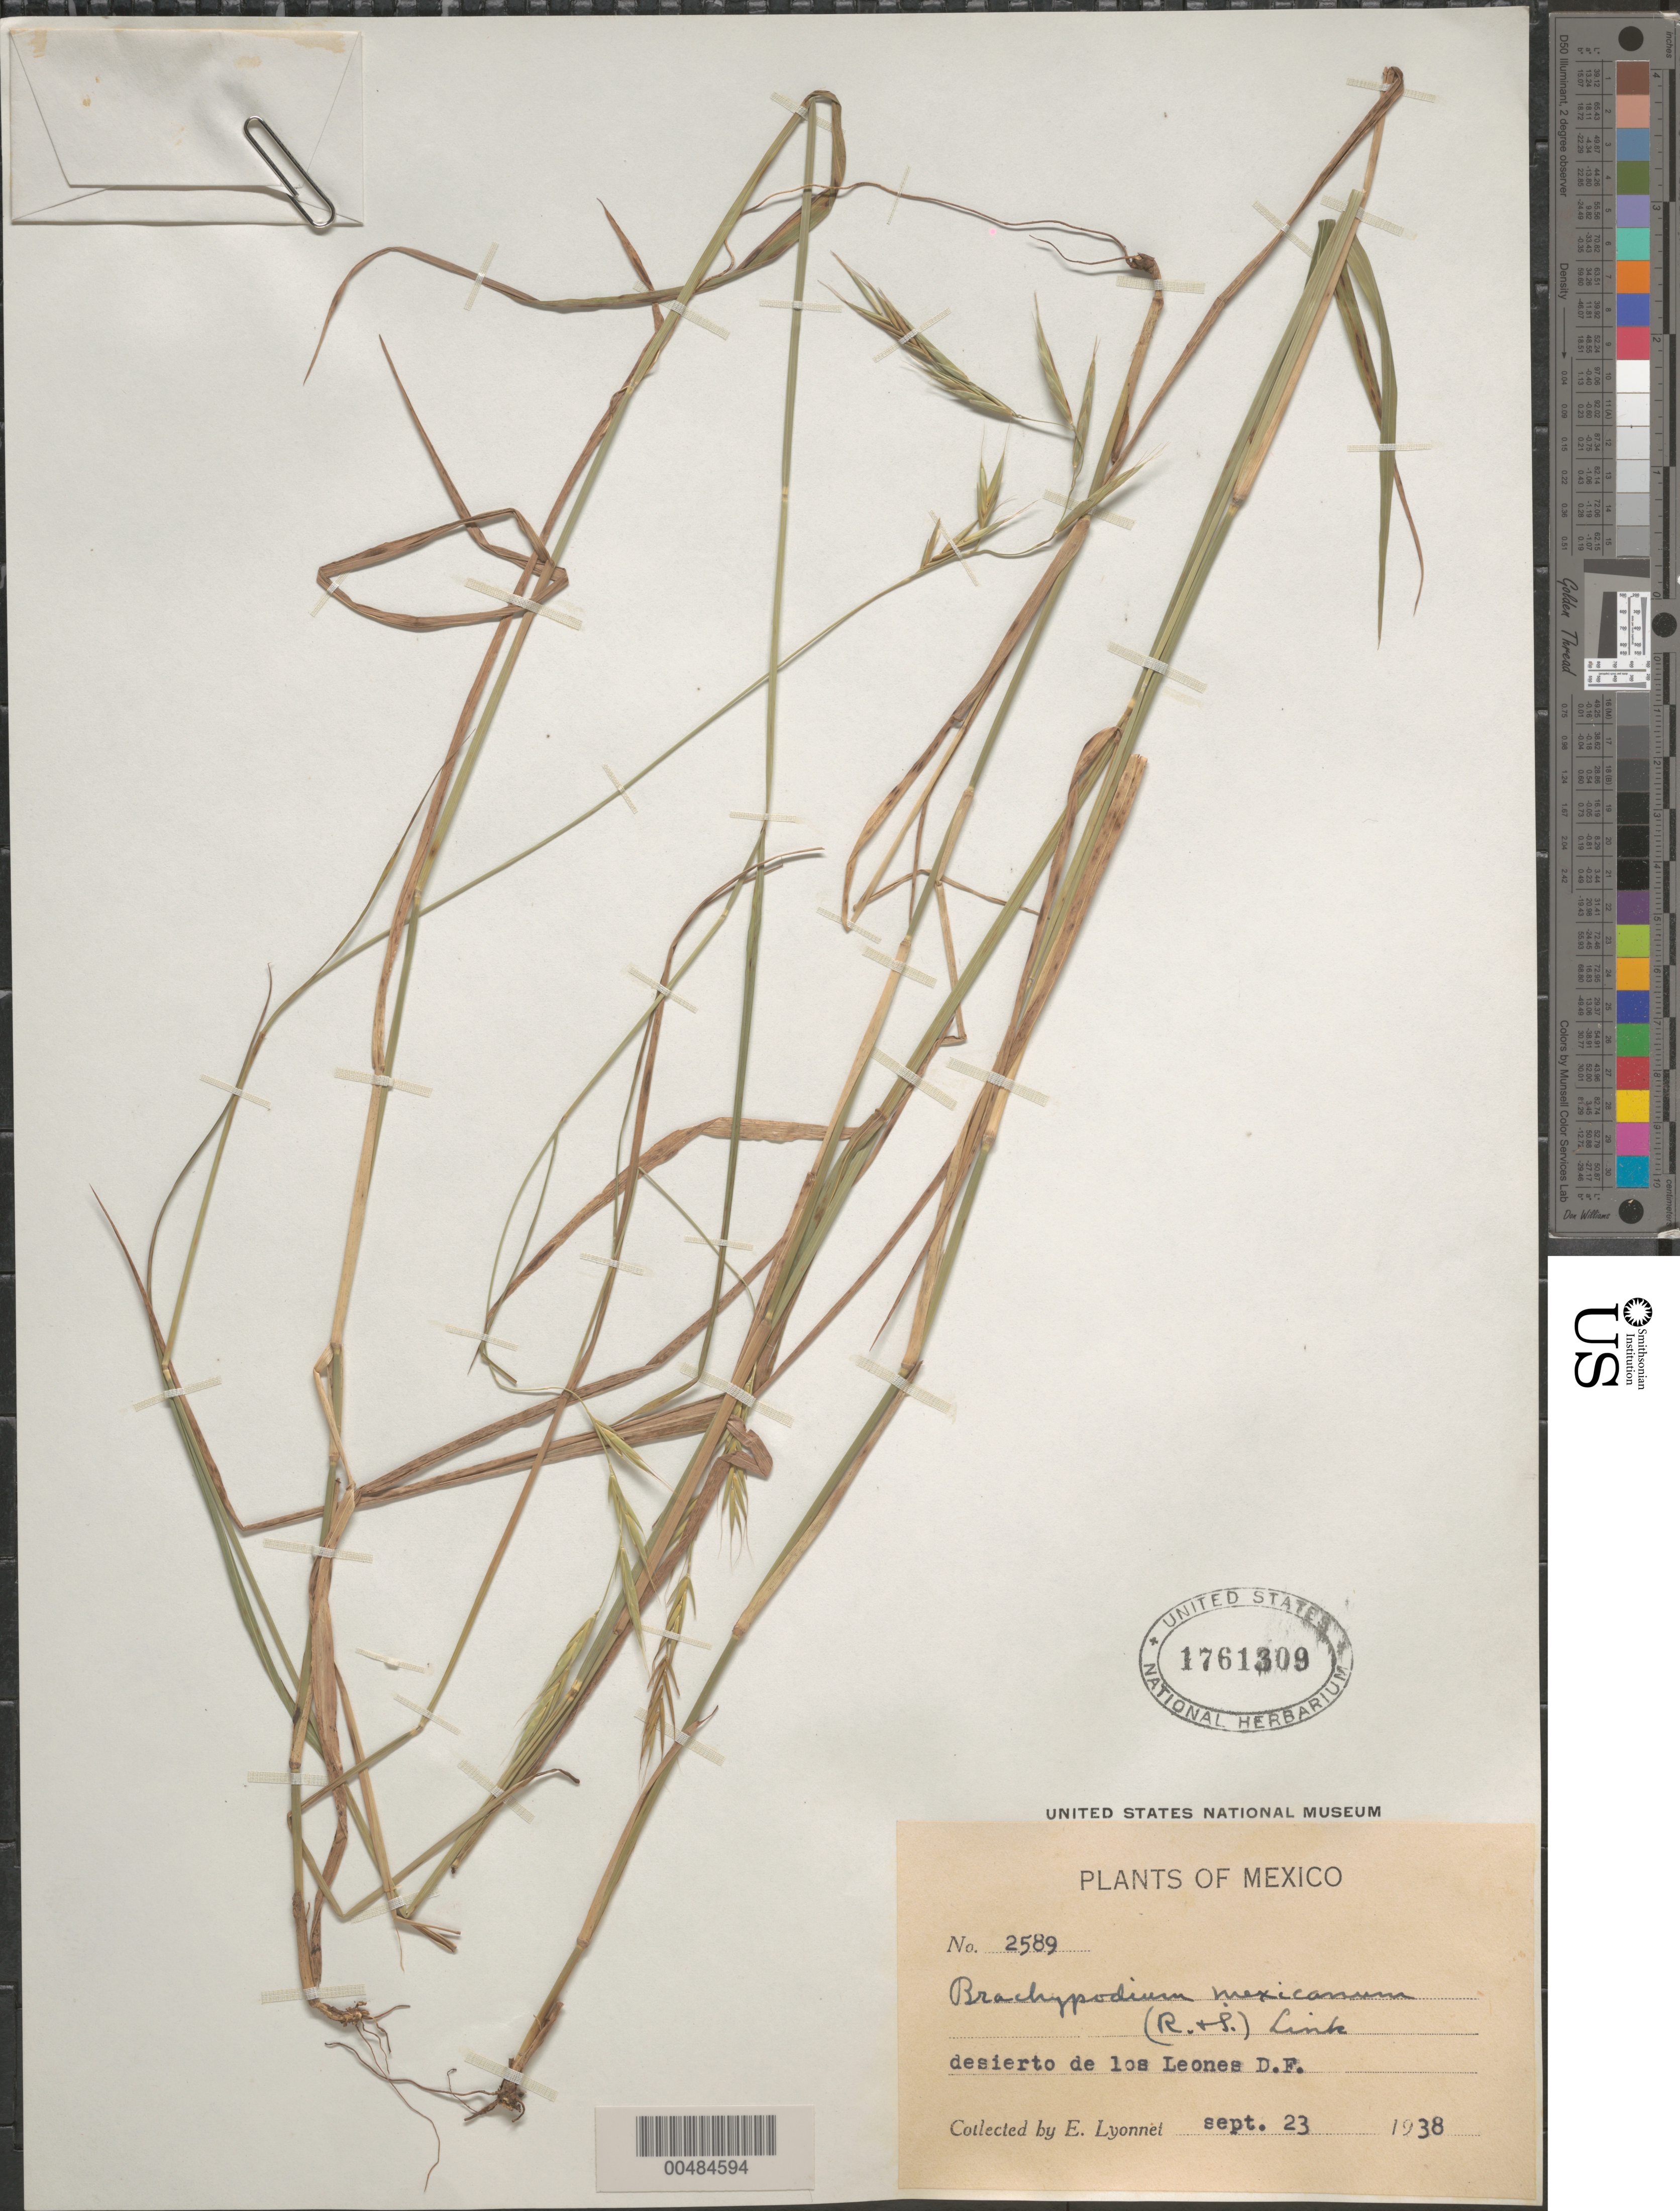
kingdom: Plantae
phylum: Tracheophyta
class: Liliopsida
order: Poales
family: Poaceae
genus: Brachypodium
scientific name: Brachypodium mexicanum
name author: (Roem. & Schult.) Link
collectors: Bro. E. Lyonnet et al.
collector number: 2589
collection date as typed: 23 Sep 1938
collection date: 1938-09-23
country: Mexico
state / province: Distrito Federal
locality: Desierto de Los Leones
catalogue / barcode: US 1761309